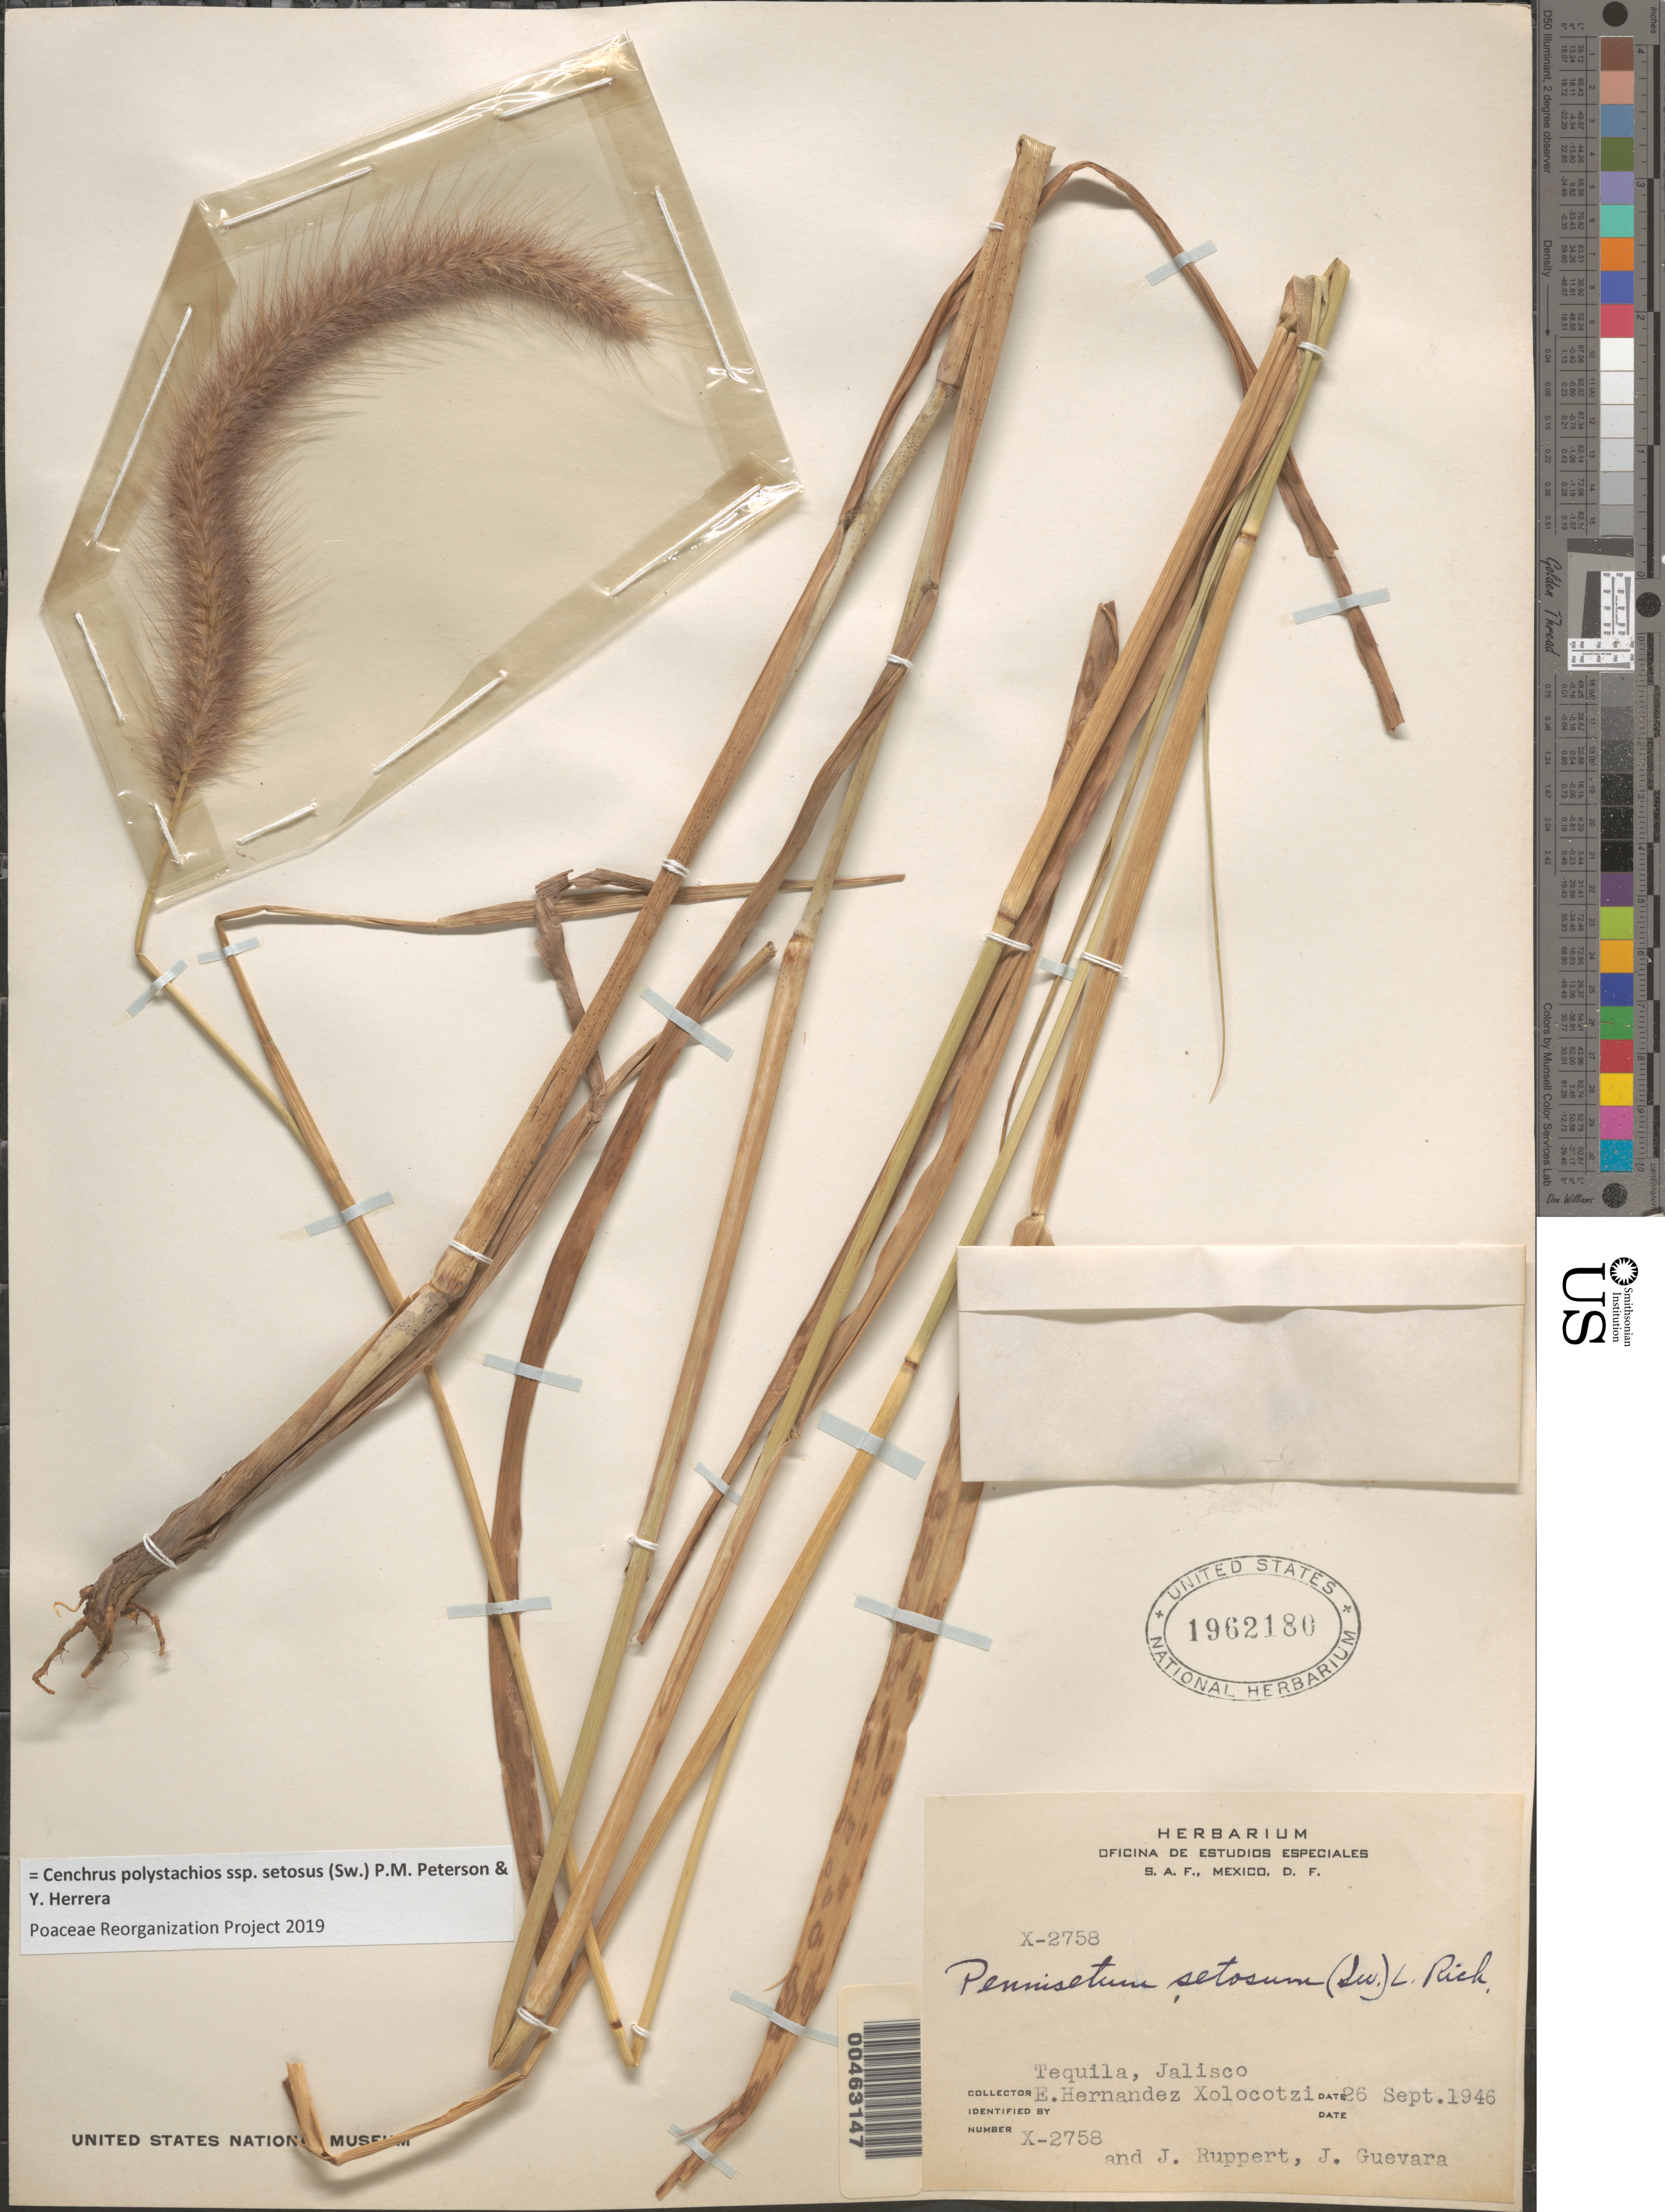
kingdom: Plantae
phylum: Tracheophyta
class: Liliopsida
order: Poales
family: Poaceae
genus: Cenchrus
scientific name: Cenchrus polystachios subsp. setosus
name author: (Sw.) P.M. Peterson & Y. Herrera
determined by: Poaceae Reorganization Project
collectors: E. I. Hernández-X., J. Ruppert & J. Guevara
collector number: X-2758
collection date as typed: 26 Sep 1946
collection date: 1946-09-26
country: Mexico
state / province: Jalisco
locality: Tequila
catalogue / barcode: US 1962180